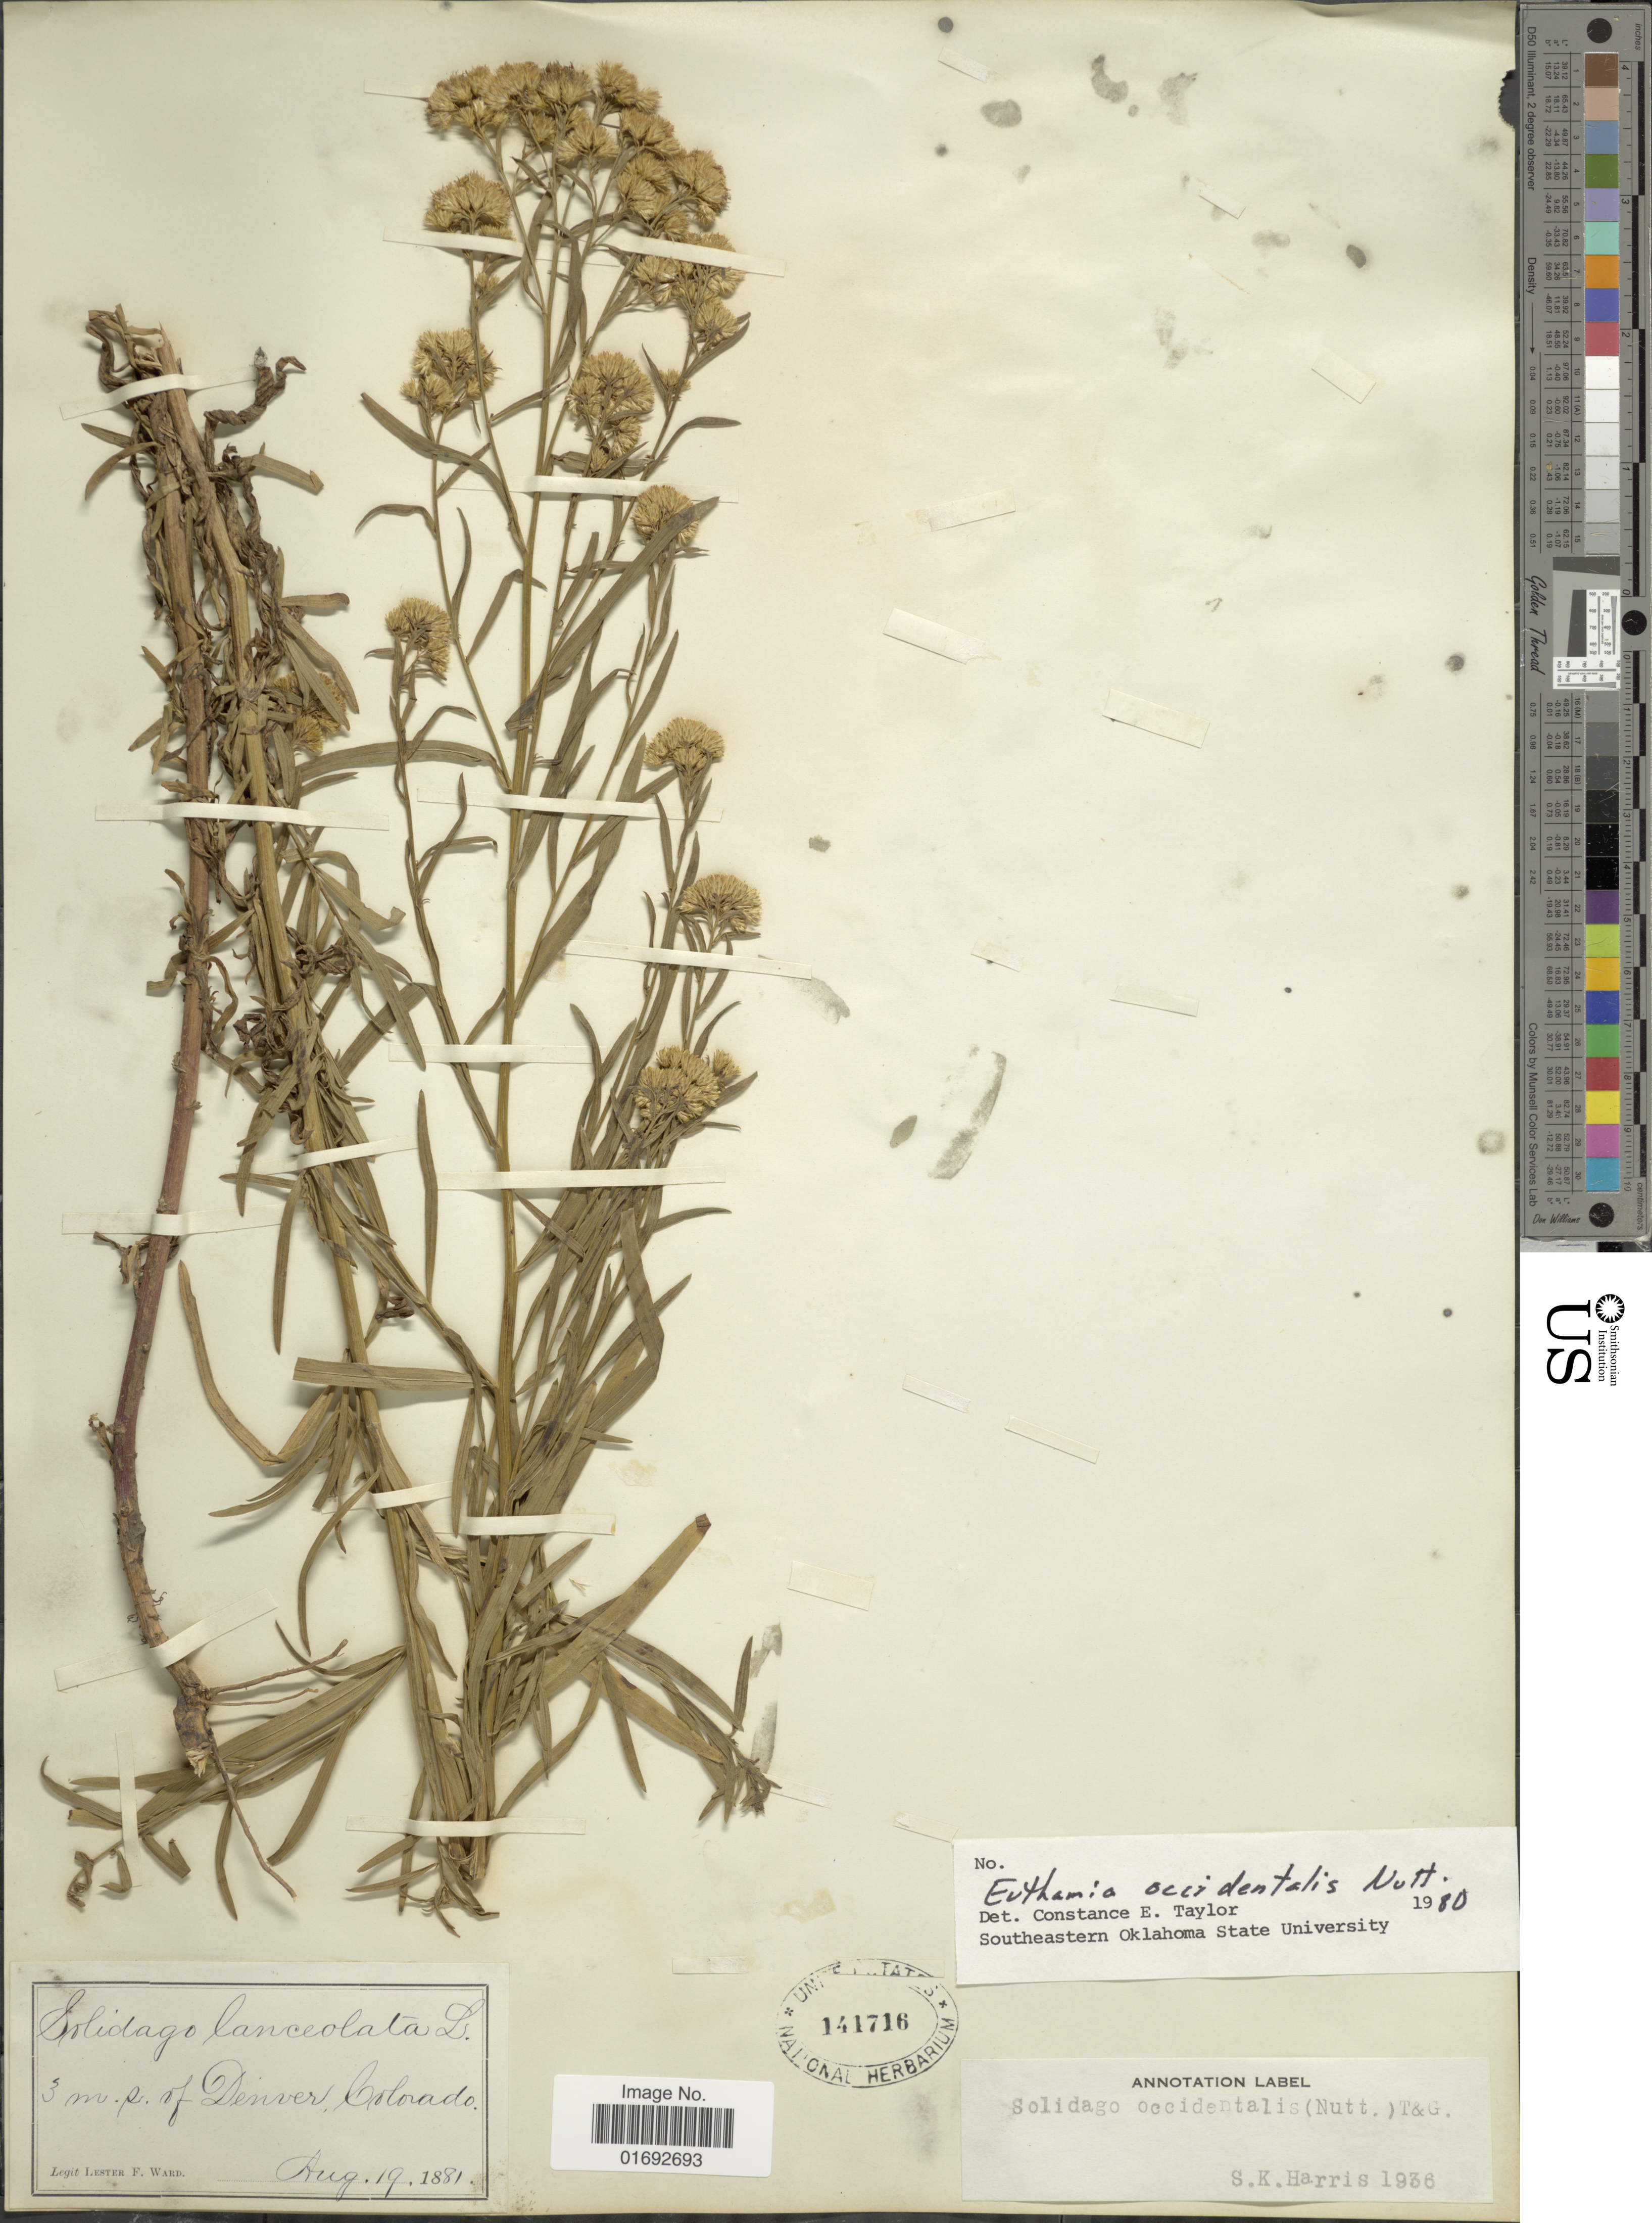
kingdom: Plantae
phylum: Tracheophyta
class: Magnoliopsida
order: Asterales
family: Asteraceae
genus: Euthamia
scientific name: Euthamia occidentalis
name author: Nutt.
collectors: L. F. Ward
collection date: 1881-08-19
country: United States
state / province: Colorado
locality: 3 mi. s. of Denver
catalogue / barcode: US 141716